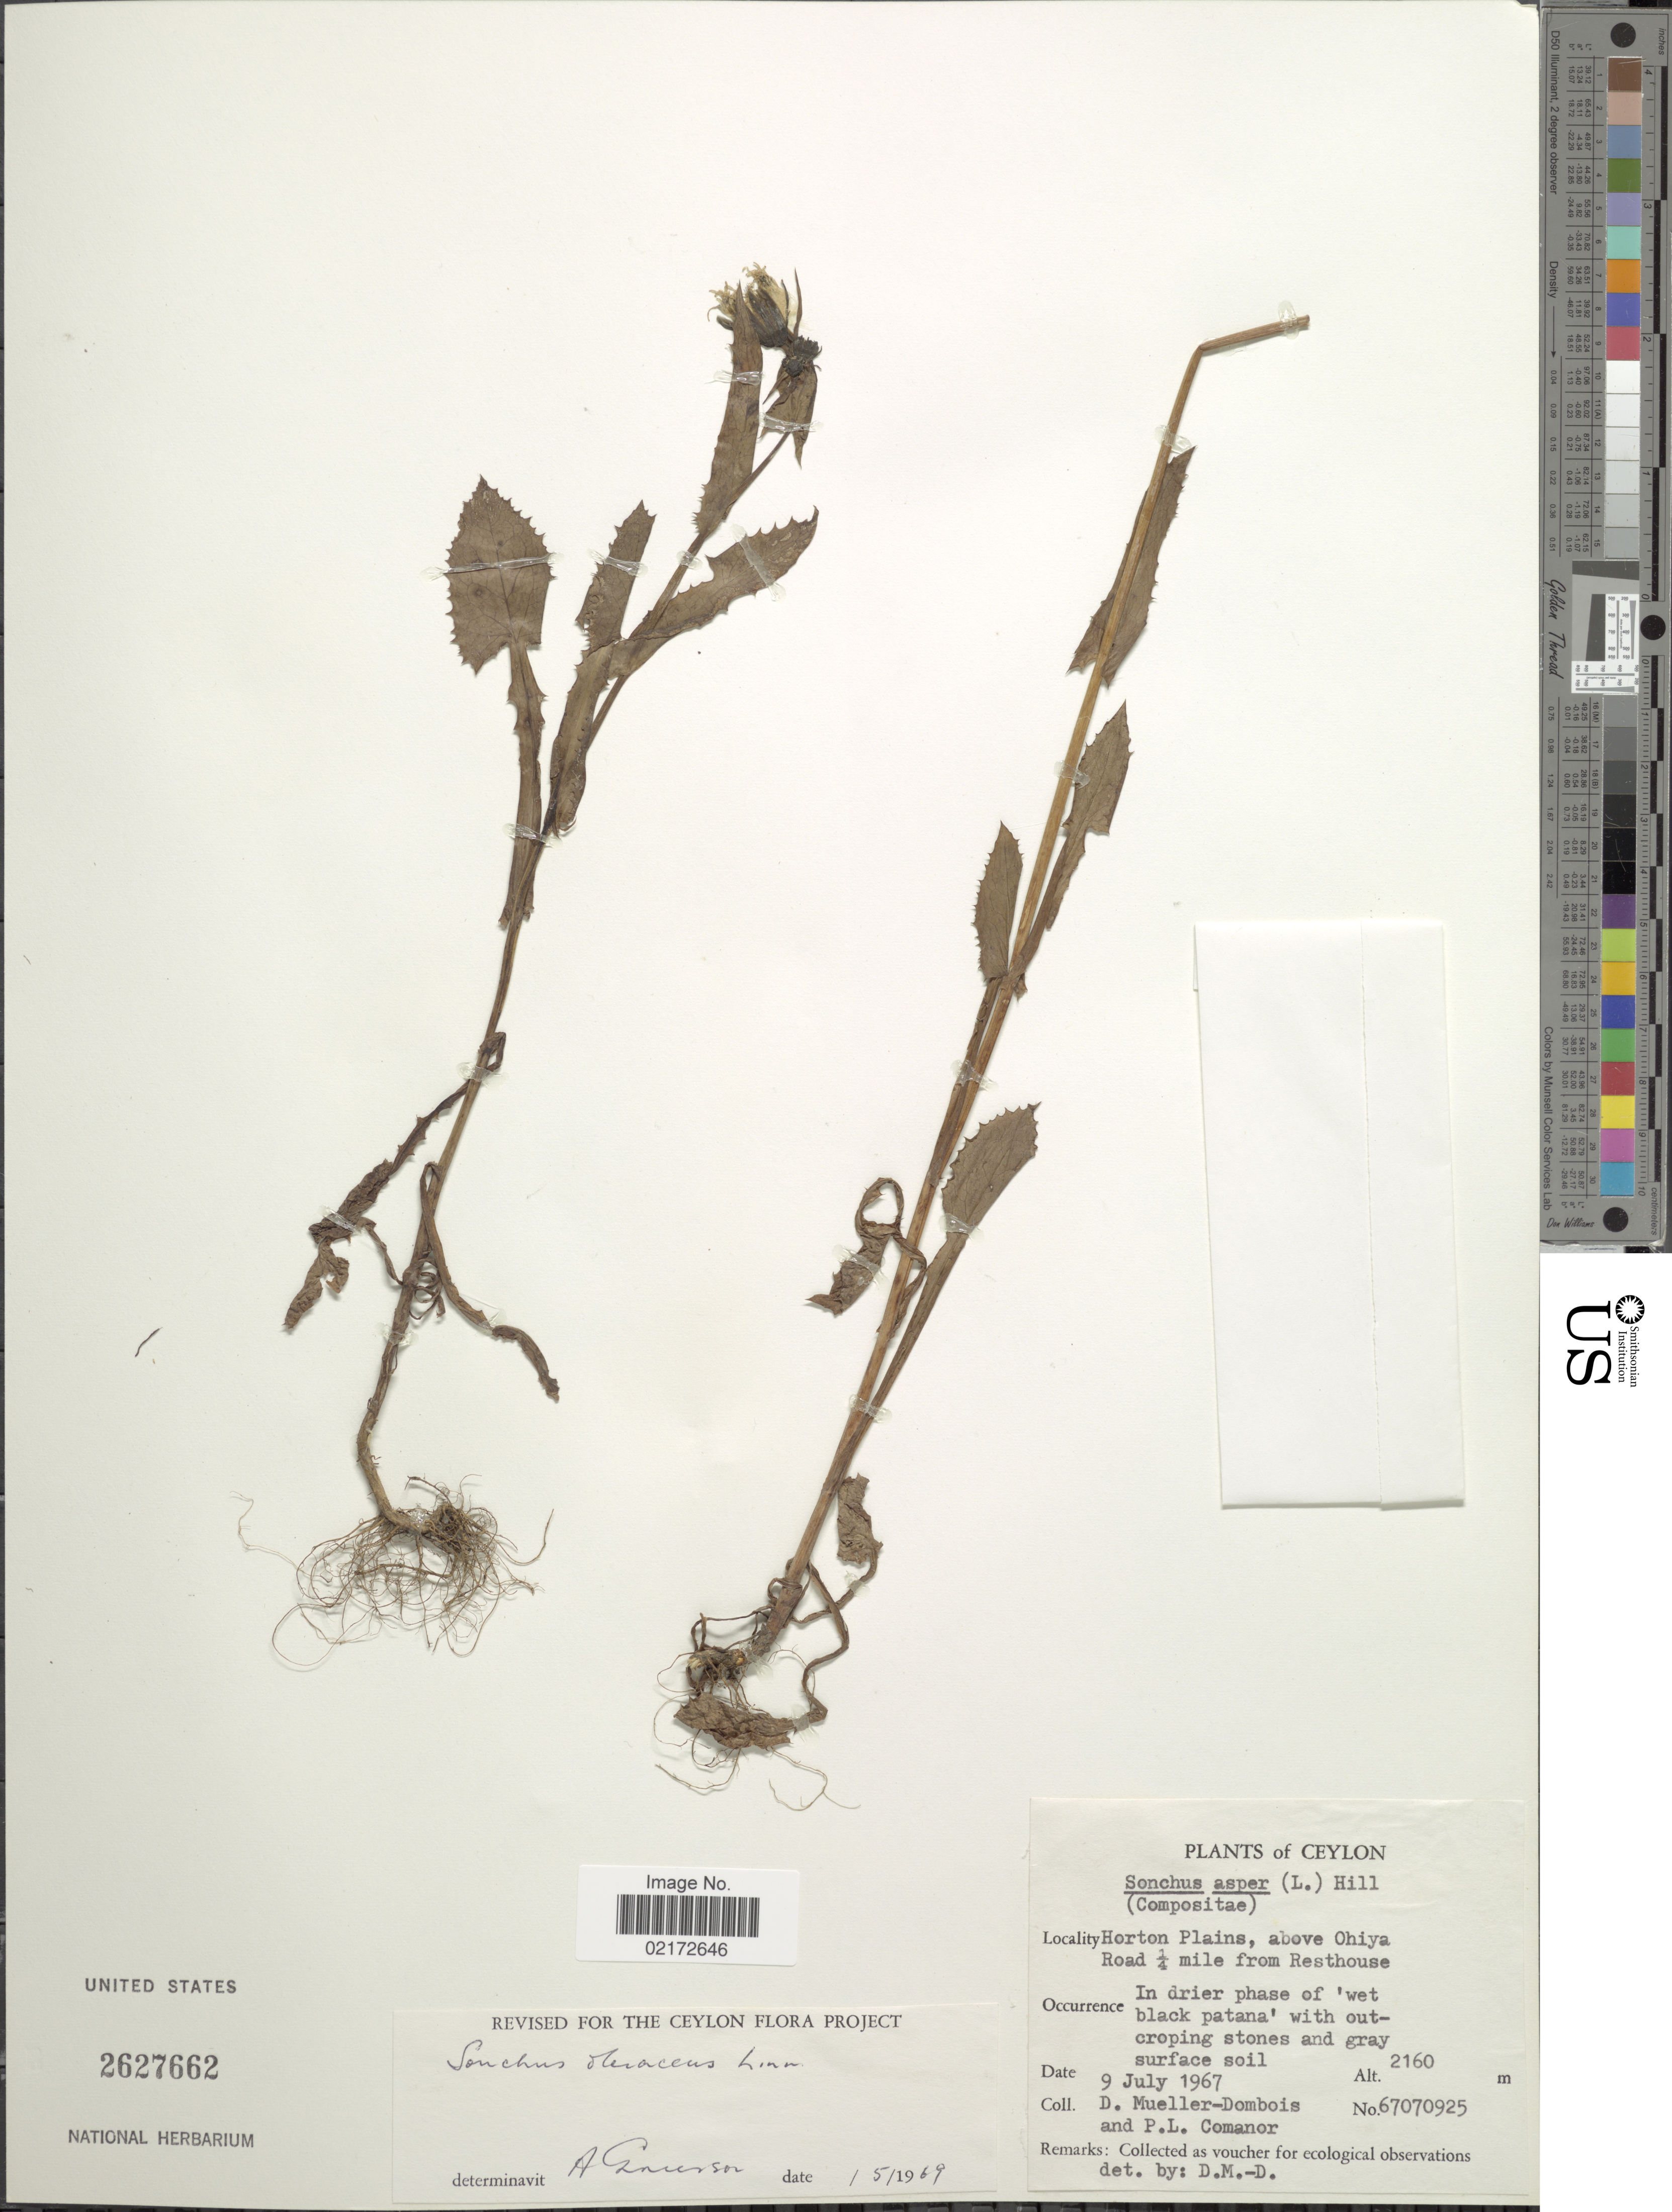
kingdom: Plantae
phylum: Tracheophyta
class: Magnoliopsida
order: Asterales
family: Asteraceae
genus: Sonchus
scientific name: Sonchus oleraceus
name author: L.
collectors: D. Mueller-Dombois & P. Comanor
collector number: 67070925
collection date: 1967-07-09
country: Sri Lanka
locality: Ceylon. Horton Plains, above Ohiya. Road ¼ mile from Resthouse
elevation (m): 2160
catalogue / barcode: US 2627662